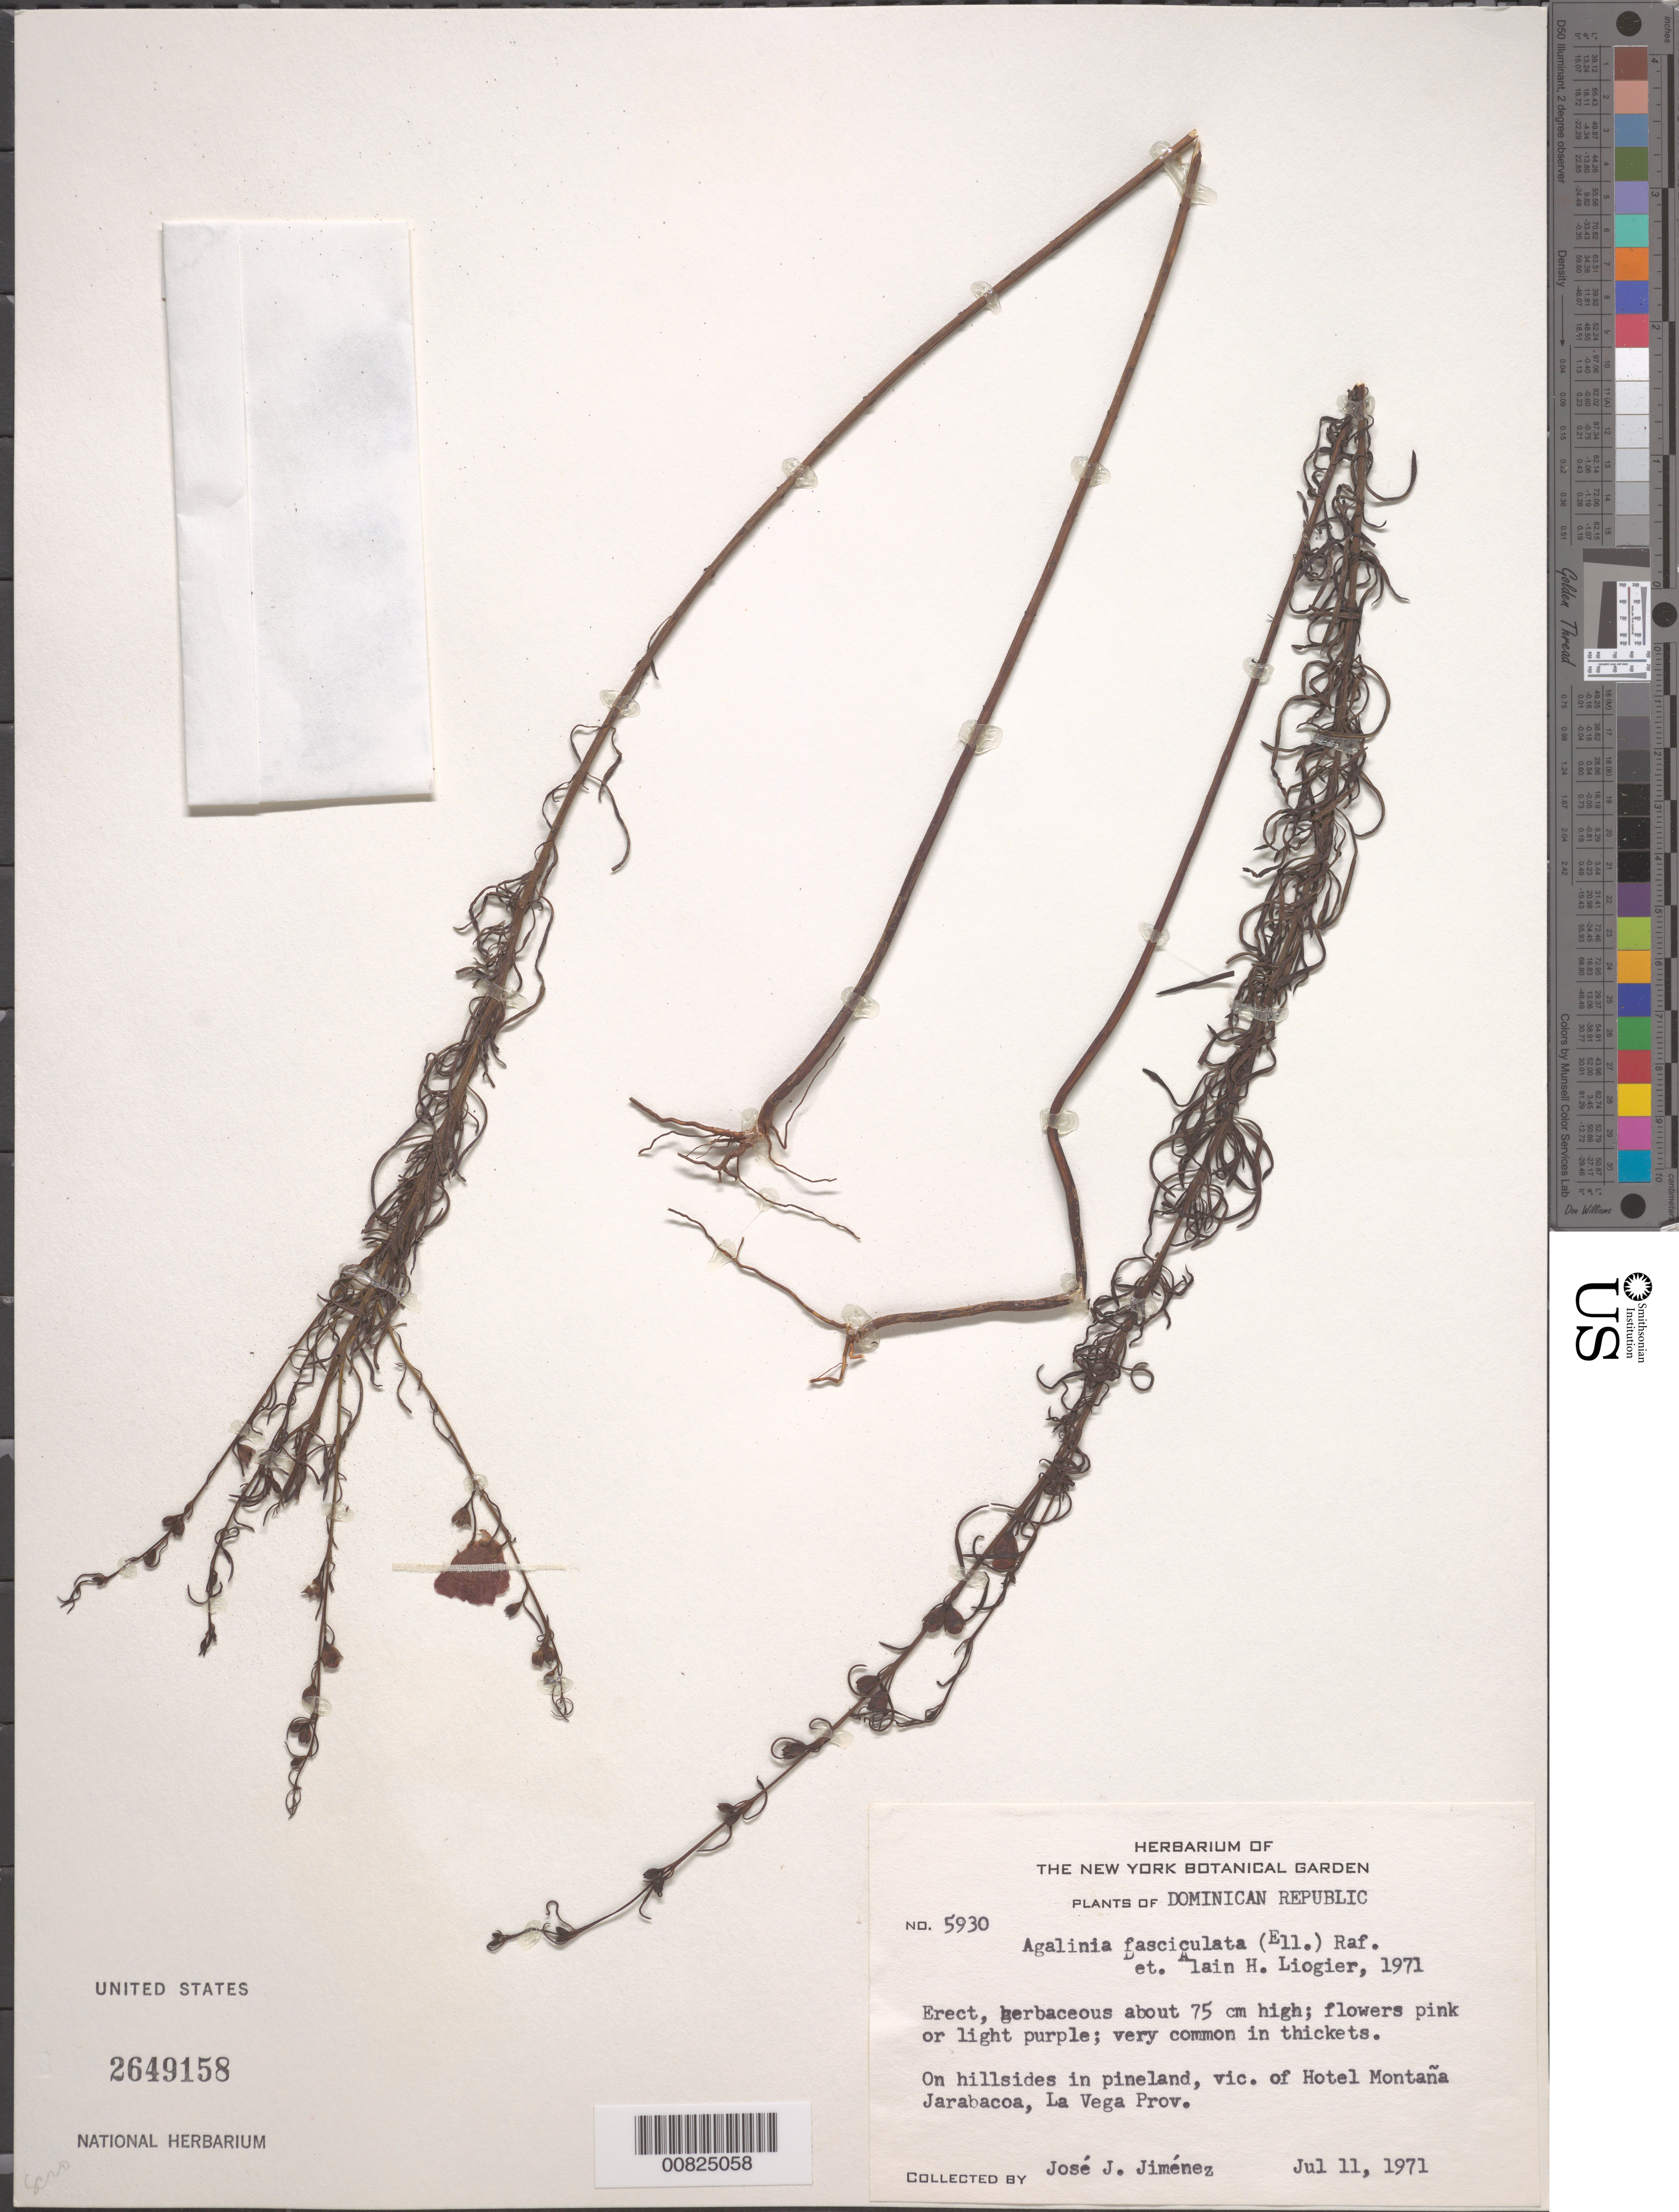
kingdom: Plantae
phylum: Tracheophyta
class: Magnoliopsida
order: Lamiales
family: Orobanchaceae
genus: Agalinis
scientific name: Agalinis fasciculata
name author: (Elliott) Raf.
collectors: J. J. Jiménez Almonte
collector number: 5930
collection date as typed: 11 Jul 1971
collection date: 1971-07-11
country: Dominican Republic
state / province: La Vega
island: Hispaniola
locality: Vicinity of Hotel Montaña Jarabacoa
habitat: Thickets on hillsides in pine land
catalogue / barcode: US 2649158